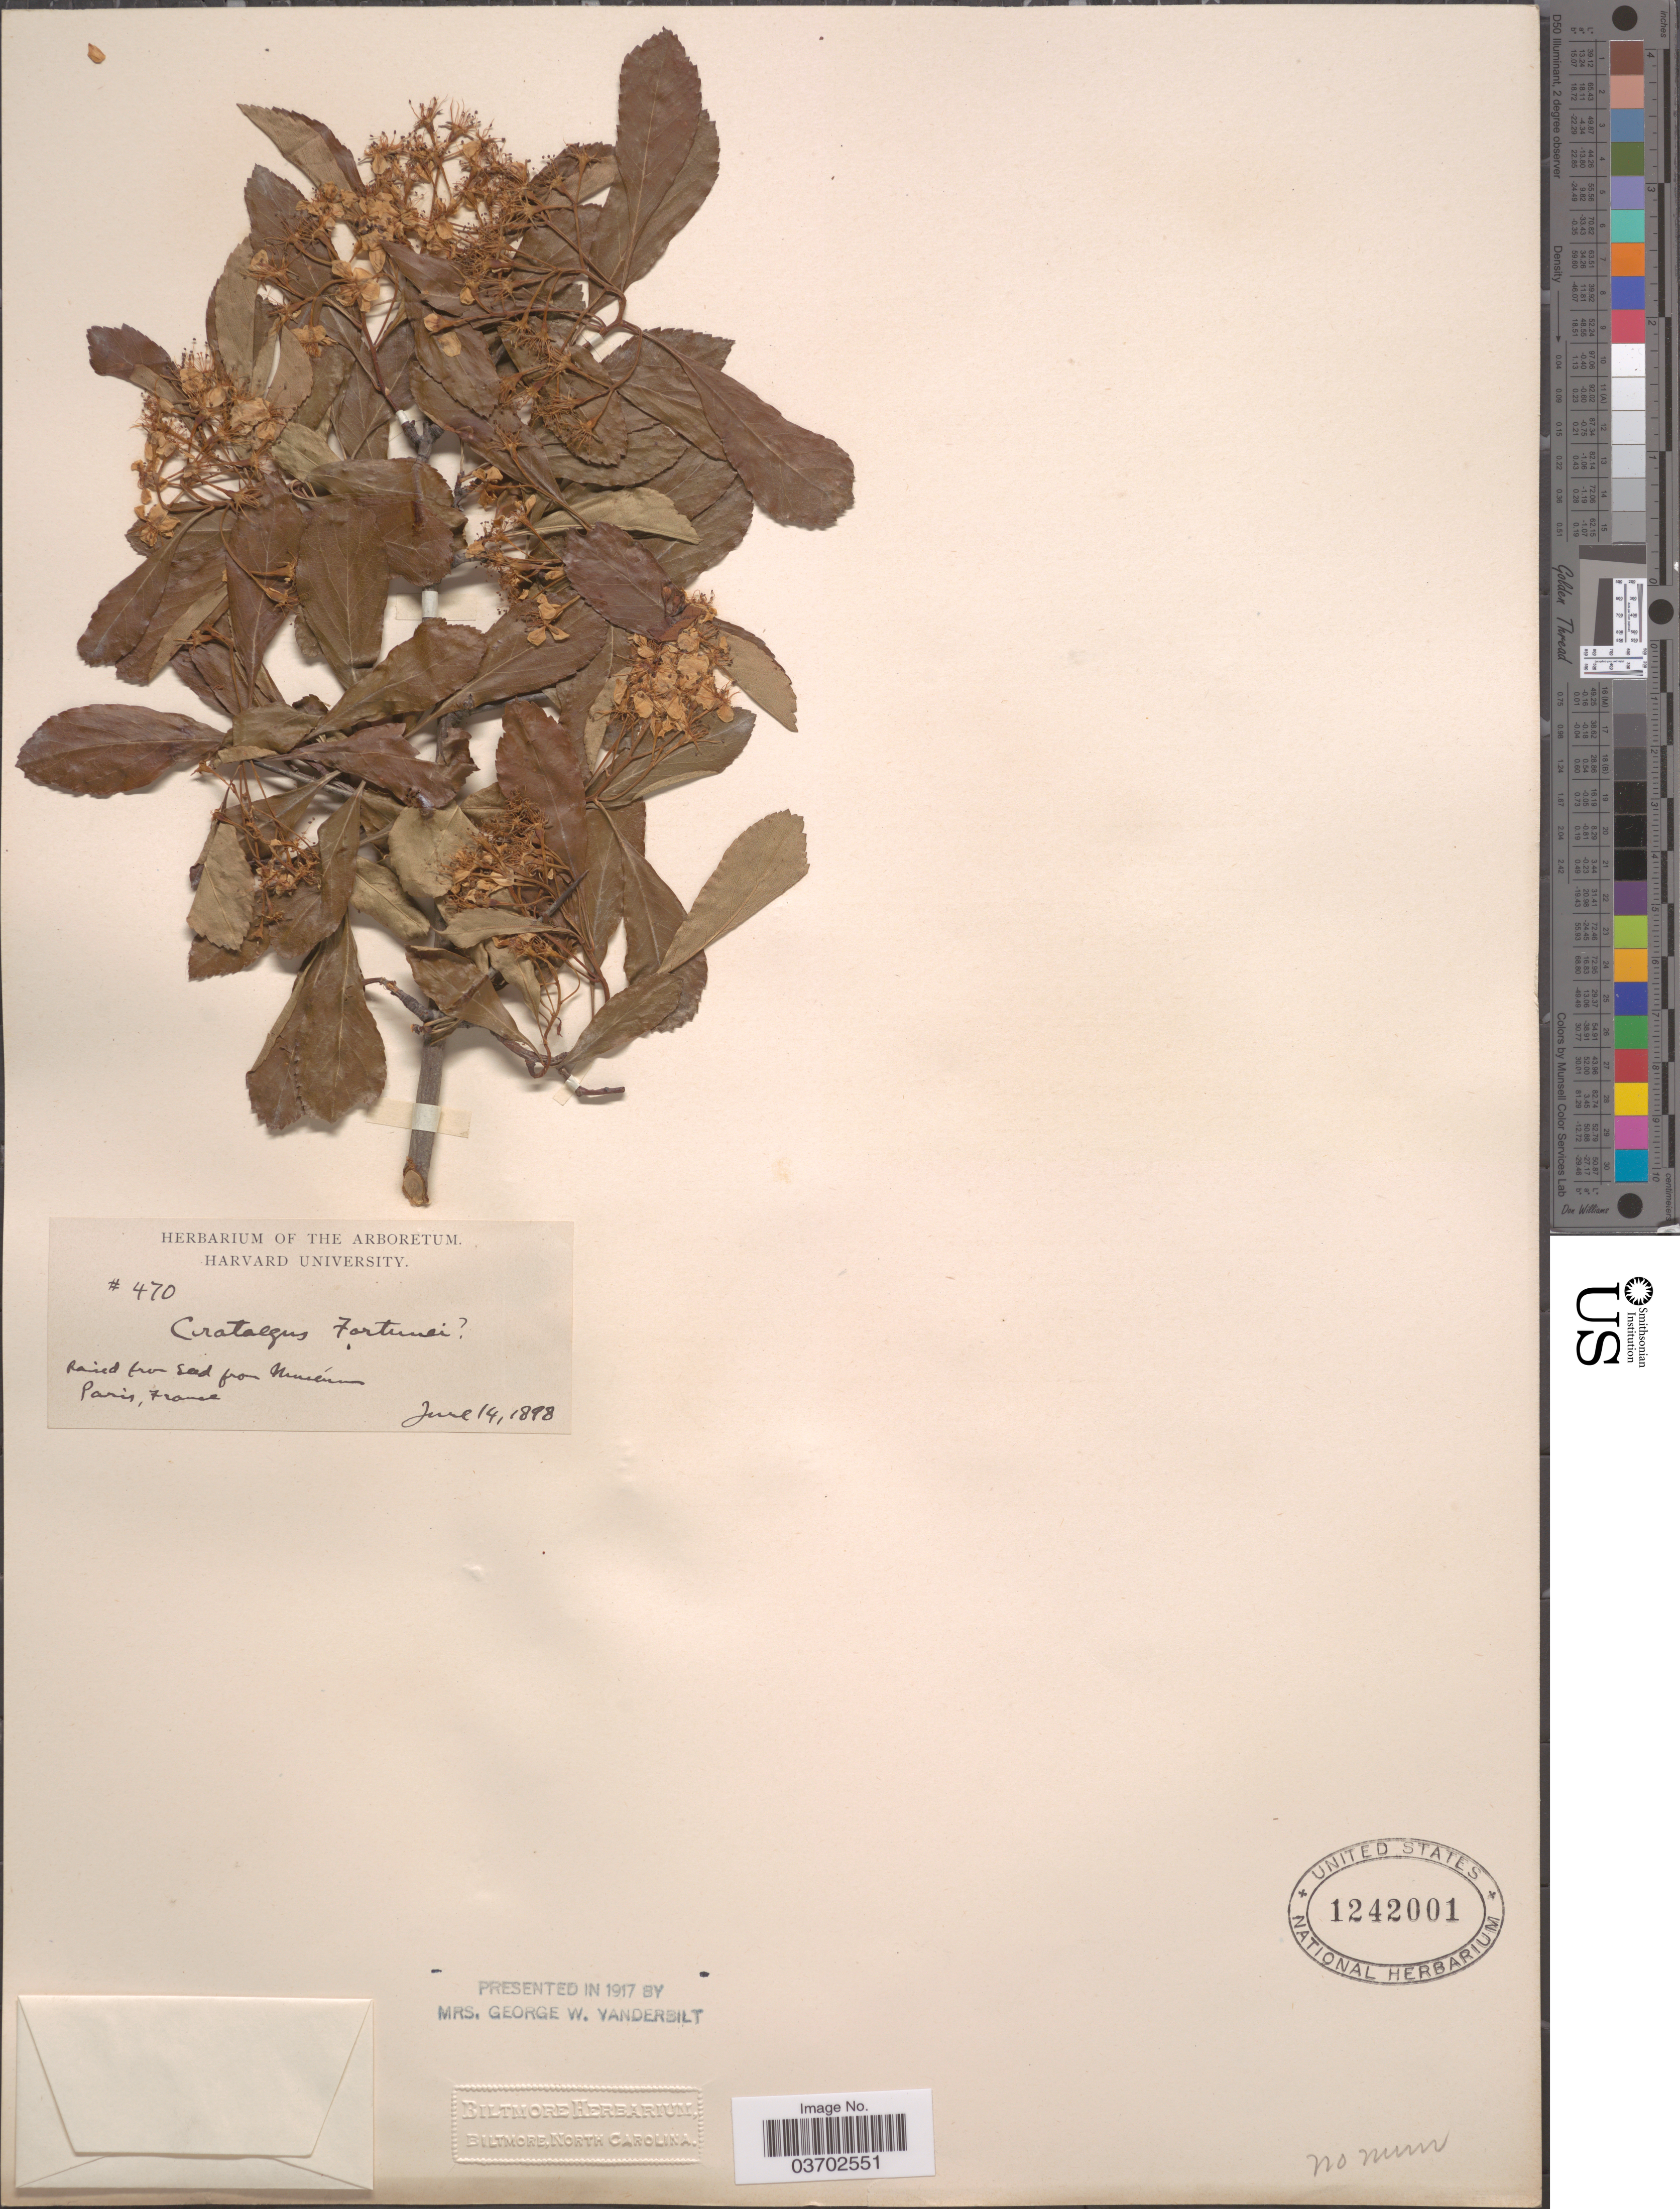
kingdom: Plantae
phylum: Tracheophyta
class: Magnoliopsida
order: Rosales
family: Rosaceae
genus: Crataegus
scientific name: Crataegus carrierei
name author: Hort.Vauvel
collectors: Ex herb. of the Arboretum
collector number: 470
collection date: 1898-06-14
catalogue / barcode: US 1242001